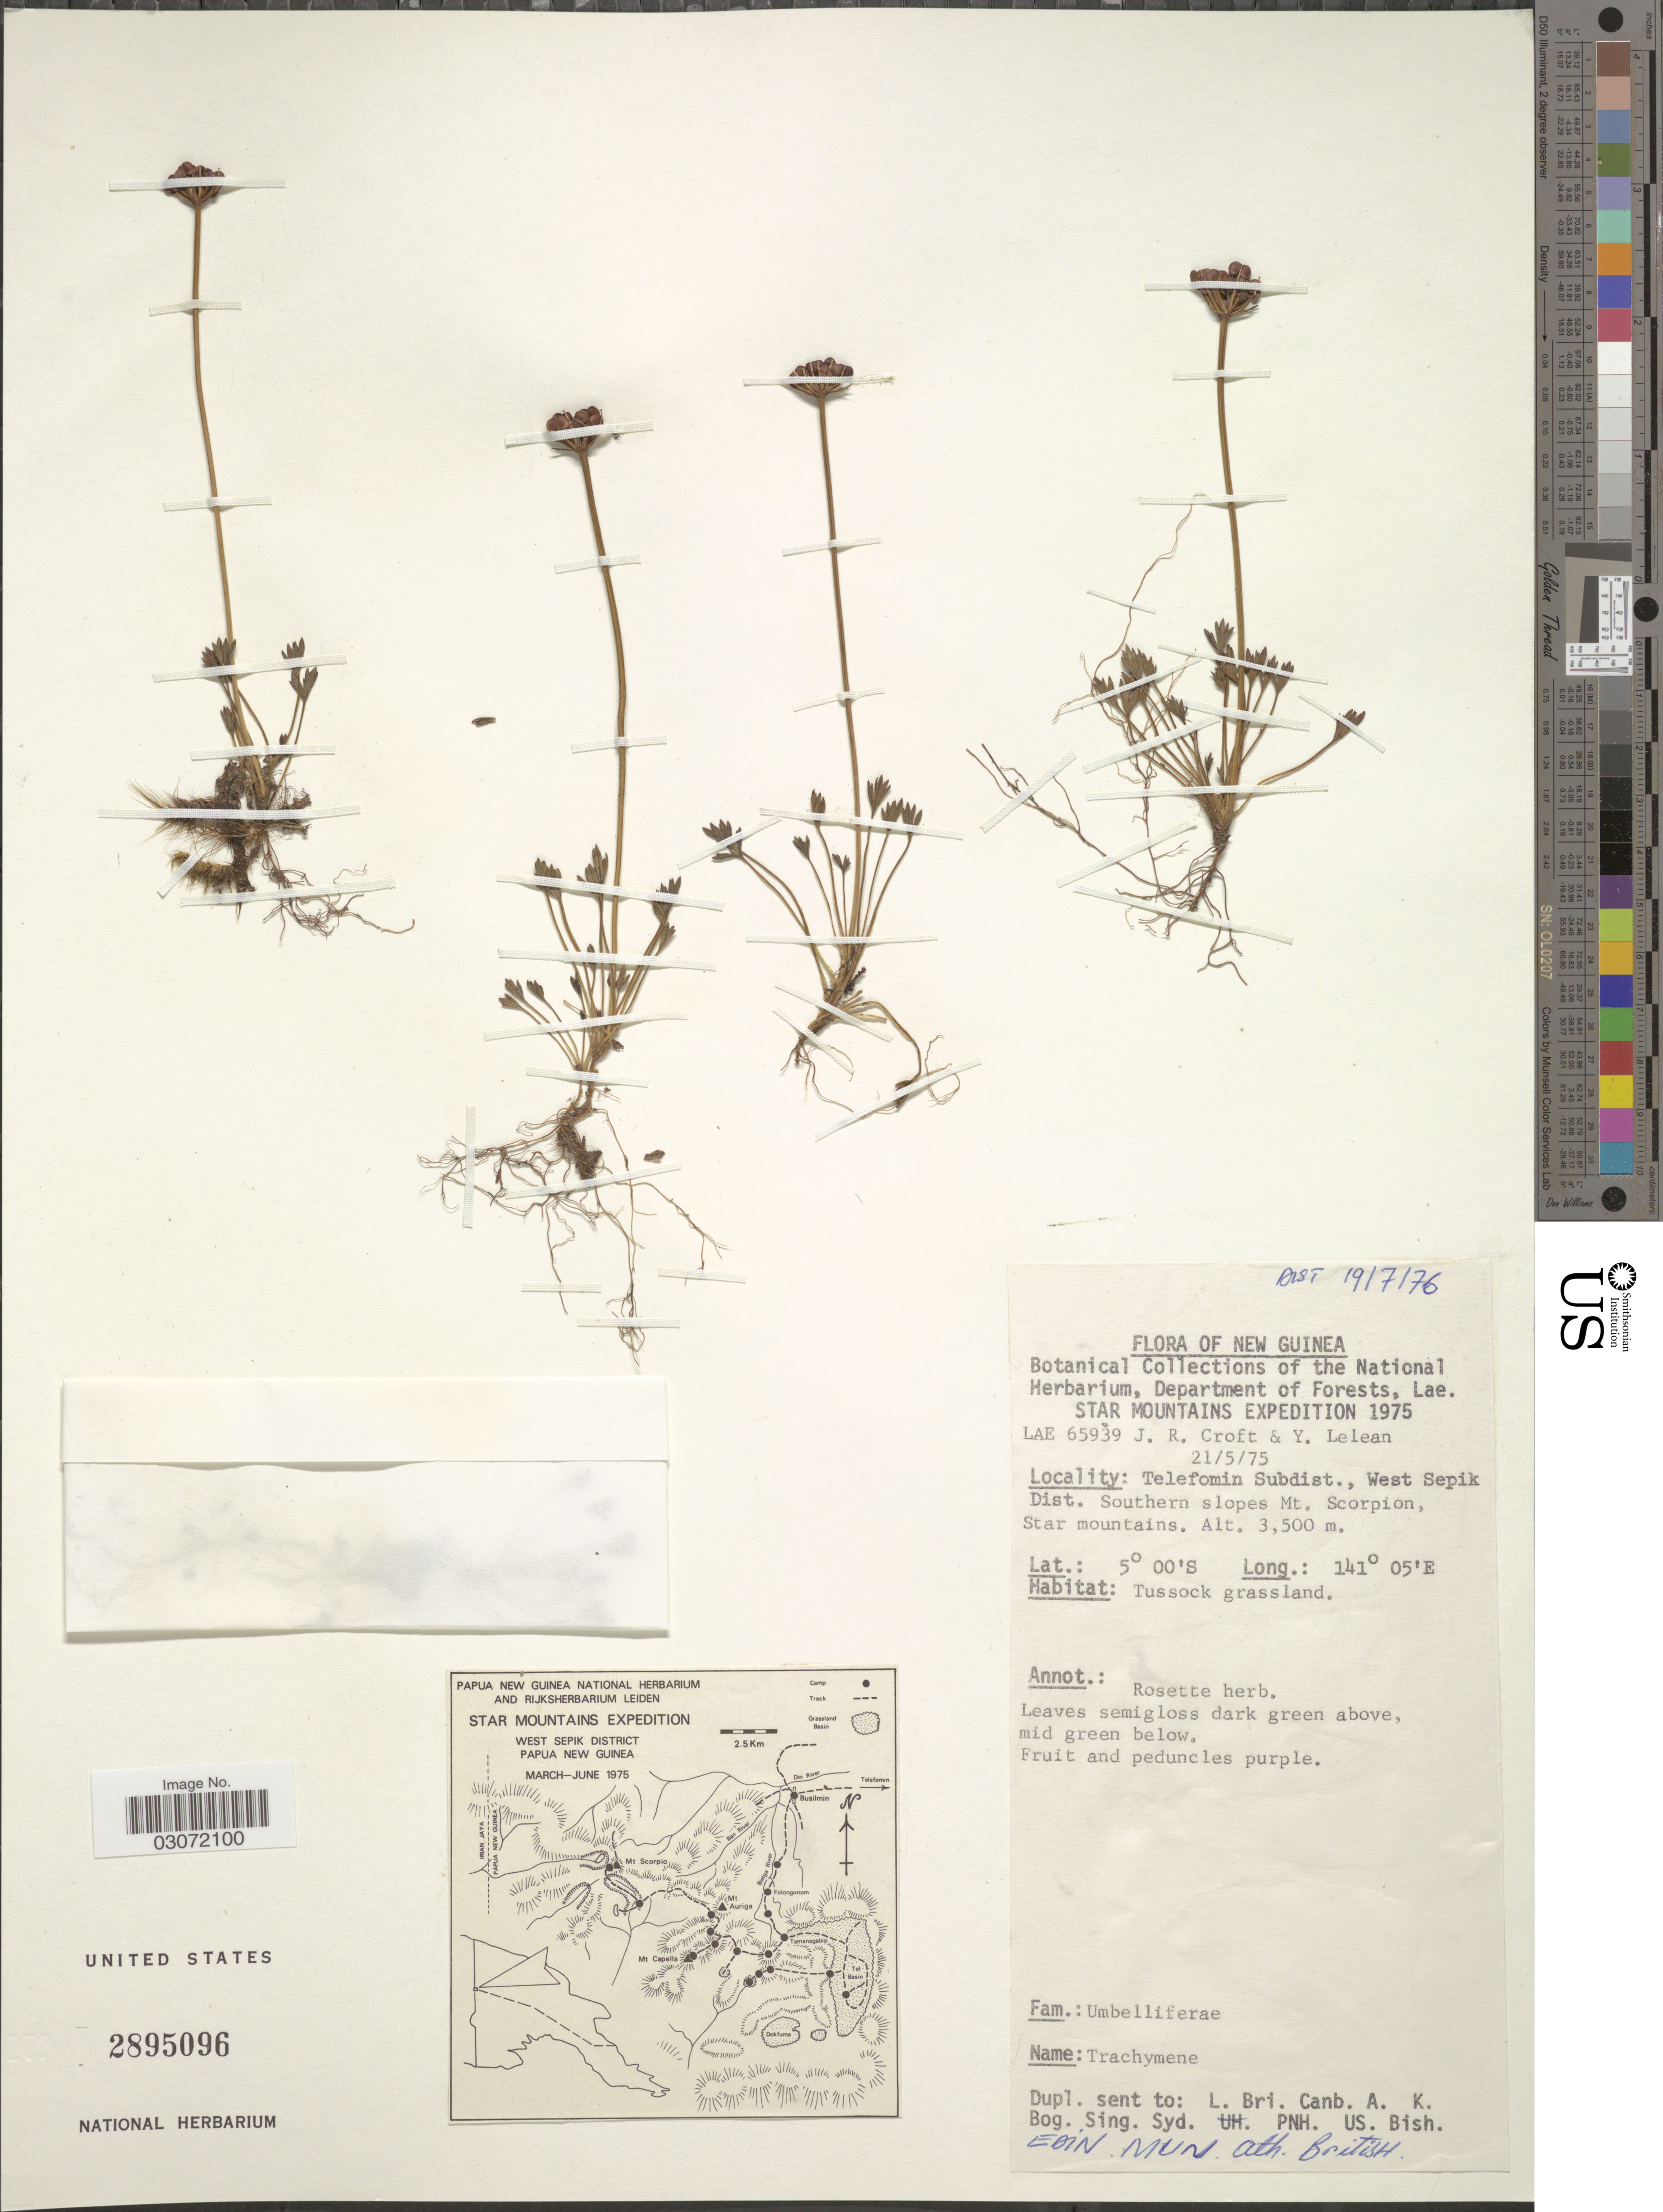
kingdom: Plantae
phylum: Tracheophyta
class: Magnoliopsida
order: Apiales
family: Araliaceae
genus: Trachymene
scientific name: Trachymene sp.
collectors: J. R. Croft & Y. Lelean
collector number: LAE 65939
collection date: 1975-05-21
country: Papua New Guinea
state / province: Sandaun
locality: New Guinea. Star Mountains. Telefomin Subdist., West Sepik Dist. Southern slopes of Mt. Scorpion.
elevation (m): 3500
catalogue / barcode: US 2895096